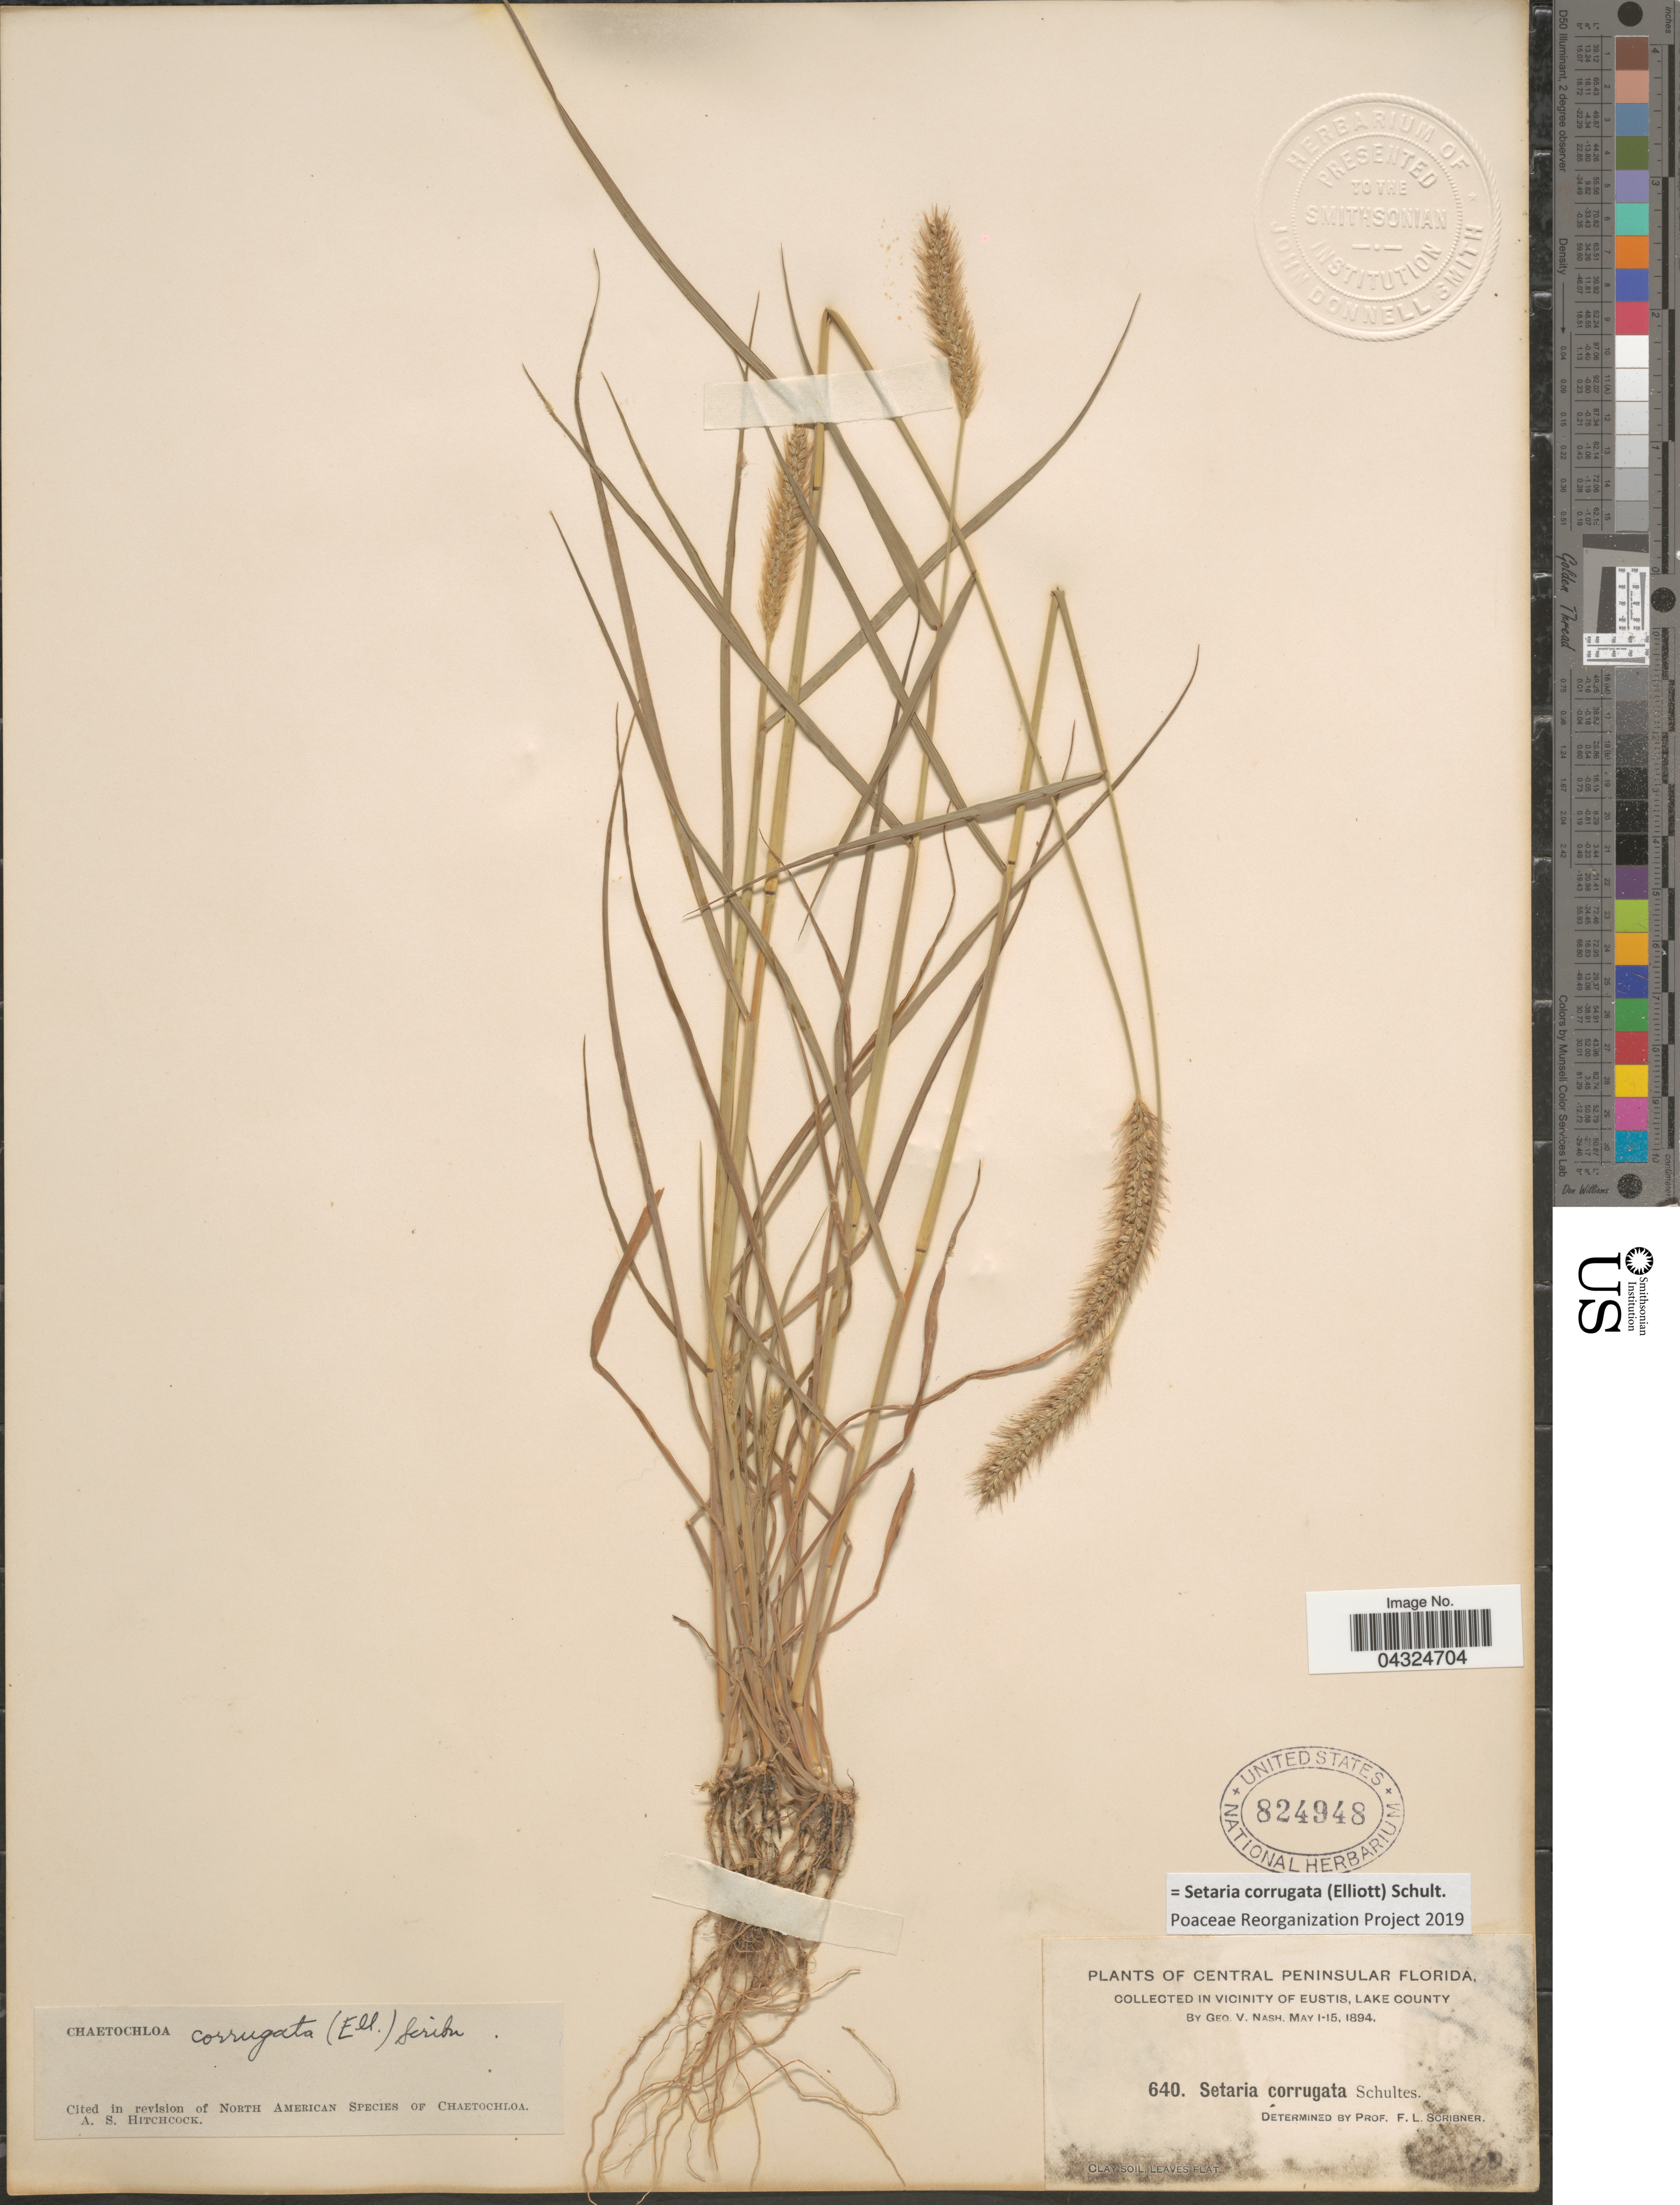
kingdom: Plantae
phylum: Tracheophyta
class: Liliopsida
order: Poales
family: Poaceae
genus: Setaria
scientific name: Setaria corrugata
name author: (Elliott) Schult.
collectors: G. V. Nash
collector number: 640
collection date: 1894-05-01/1894-05-15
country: United States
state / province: Florida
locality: Central Peninsular Florida. In vicinity of Eustis, Lake County.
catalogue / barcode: US 824948